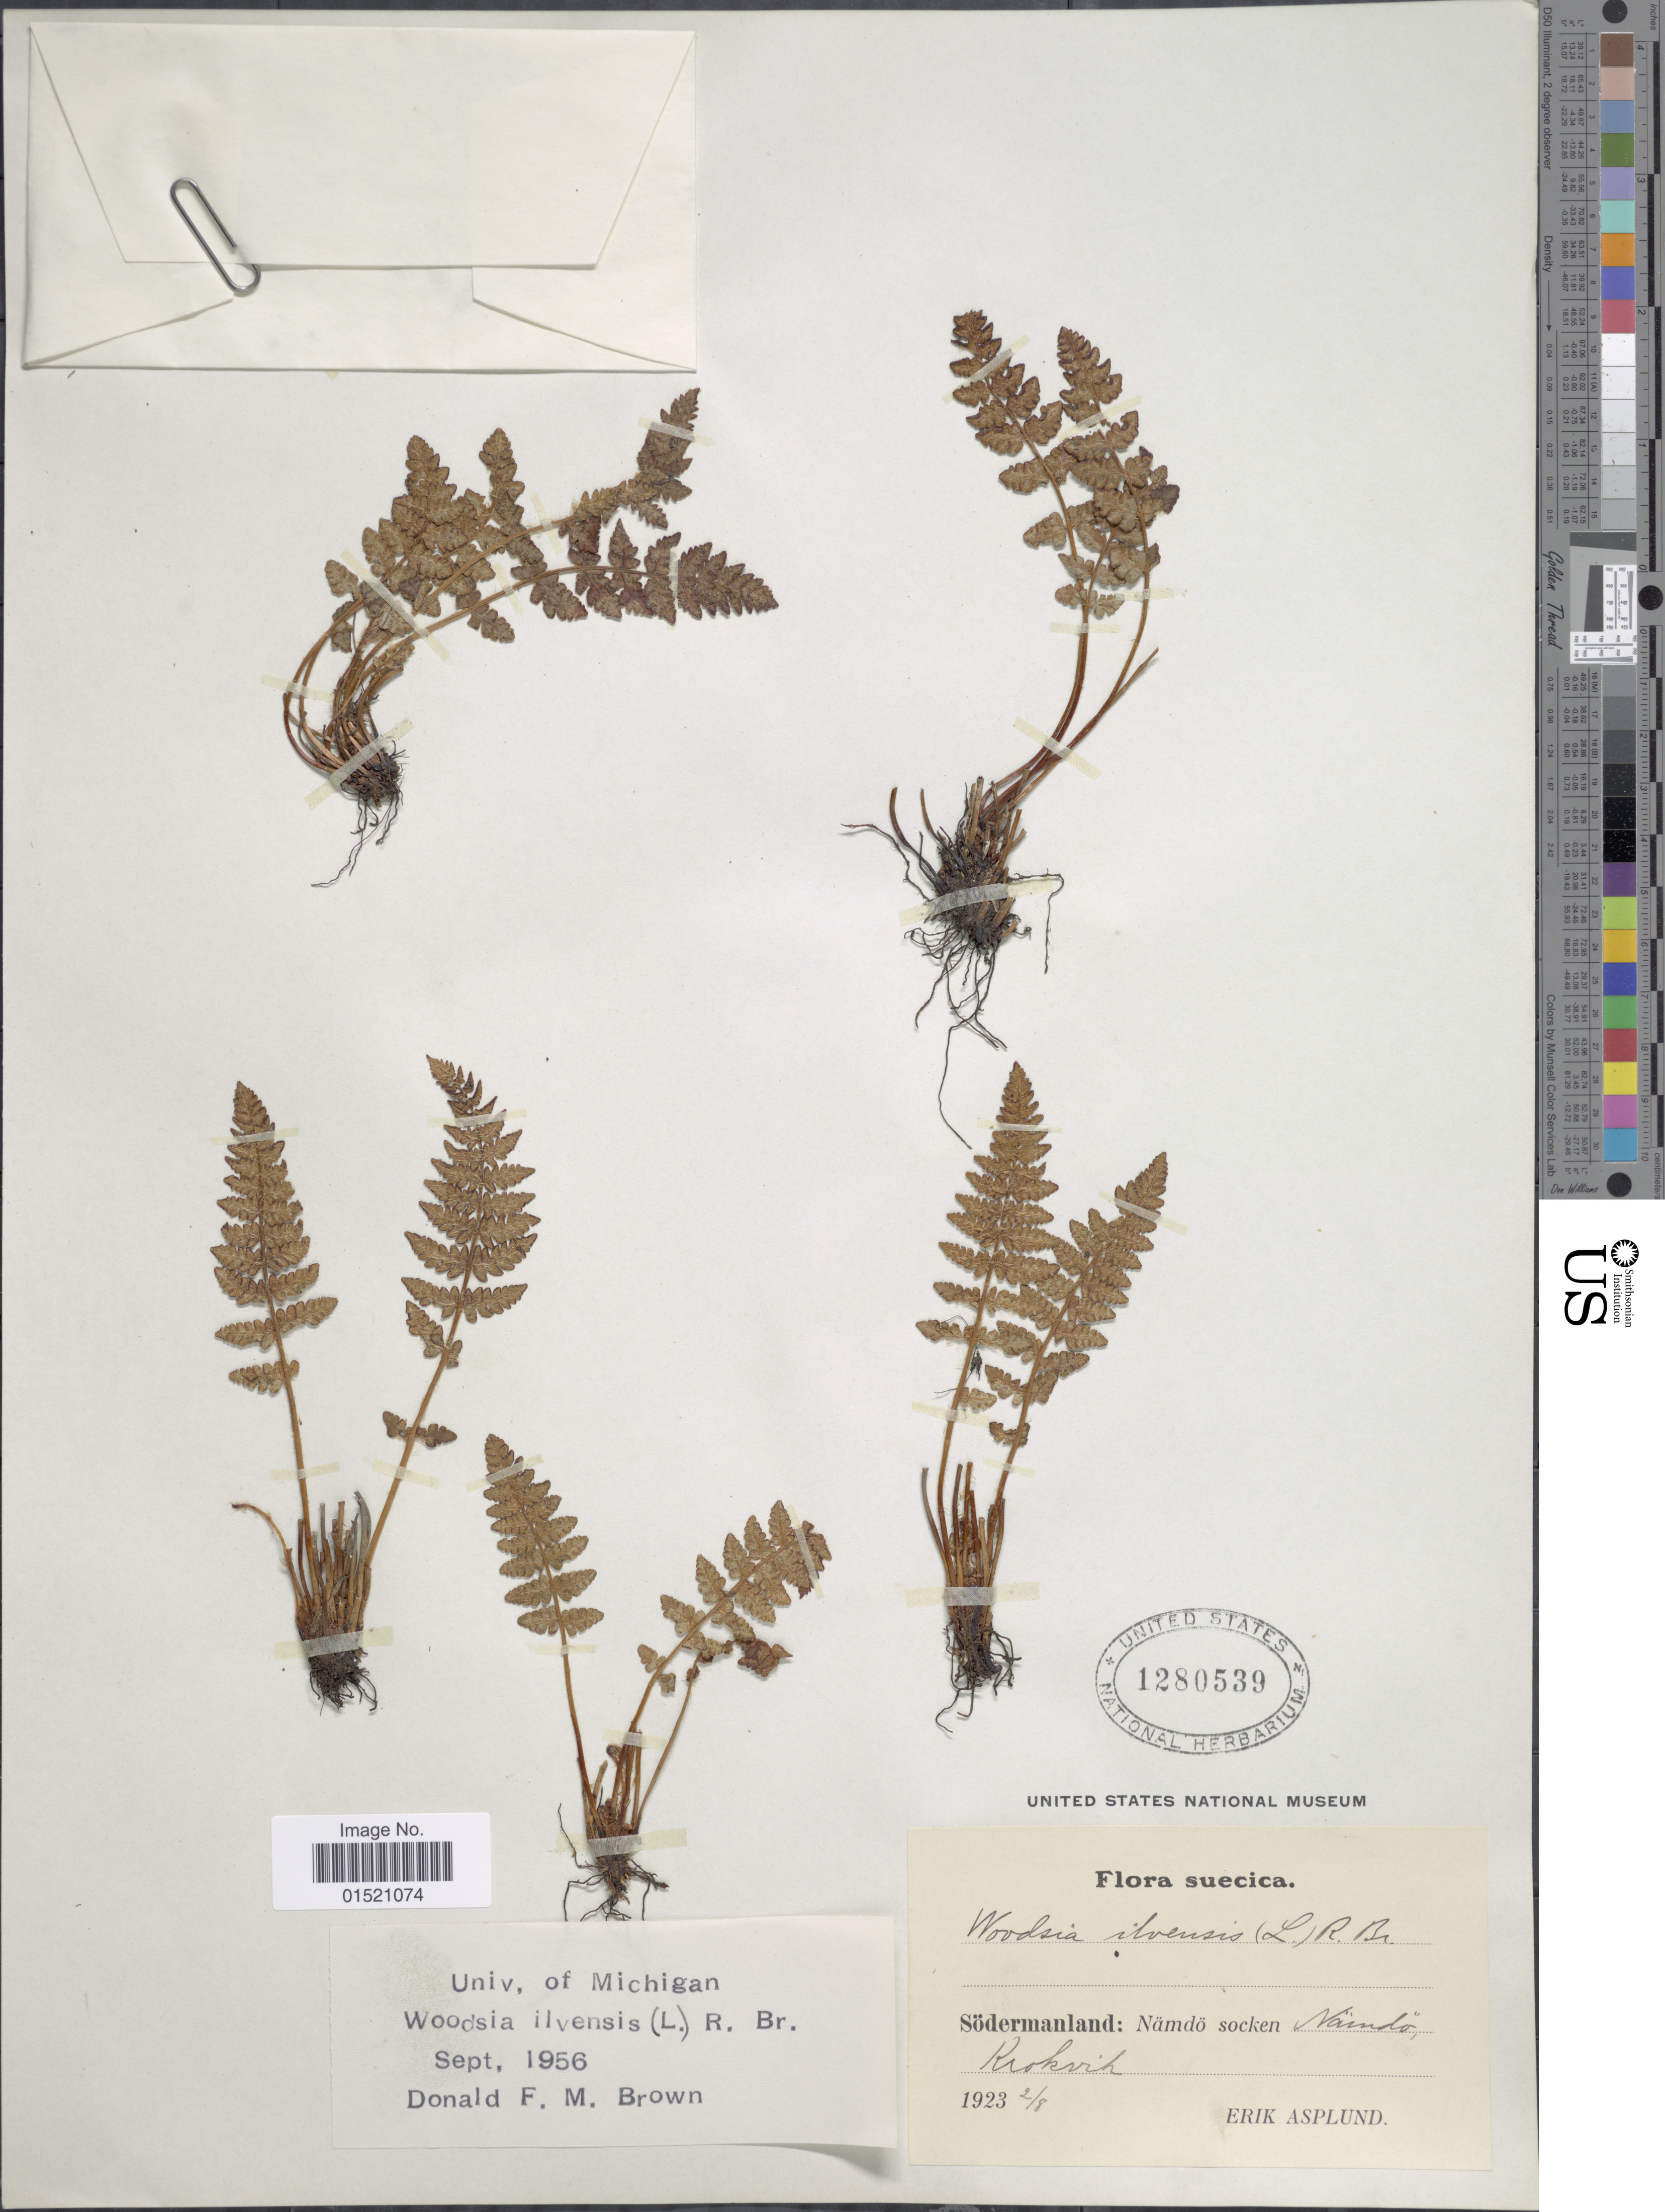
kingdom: Plantae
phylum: Tracheophyta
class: Polypodiopsida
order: Polypodiales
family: Woodsiaceae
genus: Woodsia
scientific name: Woodsia ilvensis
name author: (L.) R. Br.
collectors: E. Asplund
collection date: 1923-08-02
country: Sweden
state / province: Sodermanland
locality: Nämdö socken Naïndo Krokvik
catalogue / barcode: US 1280539